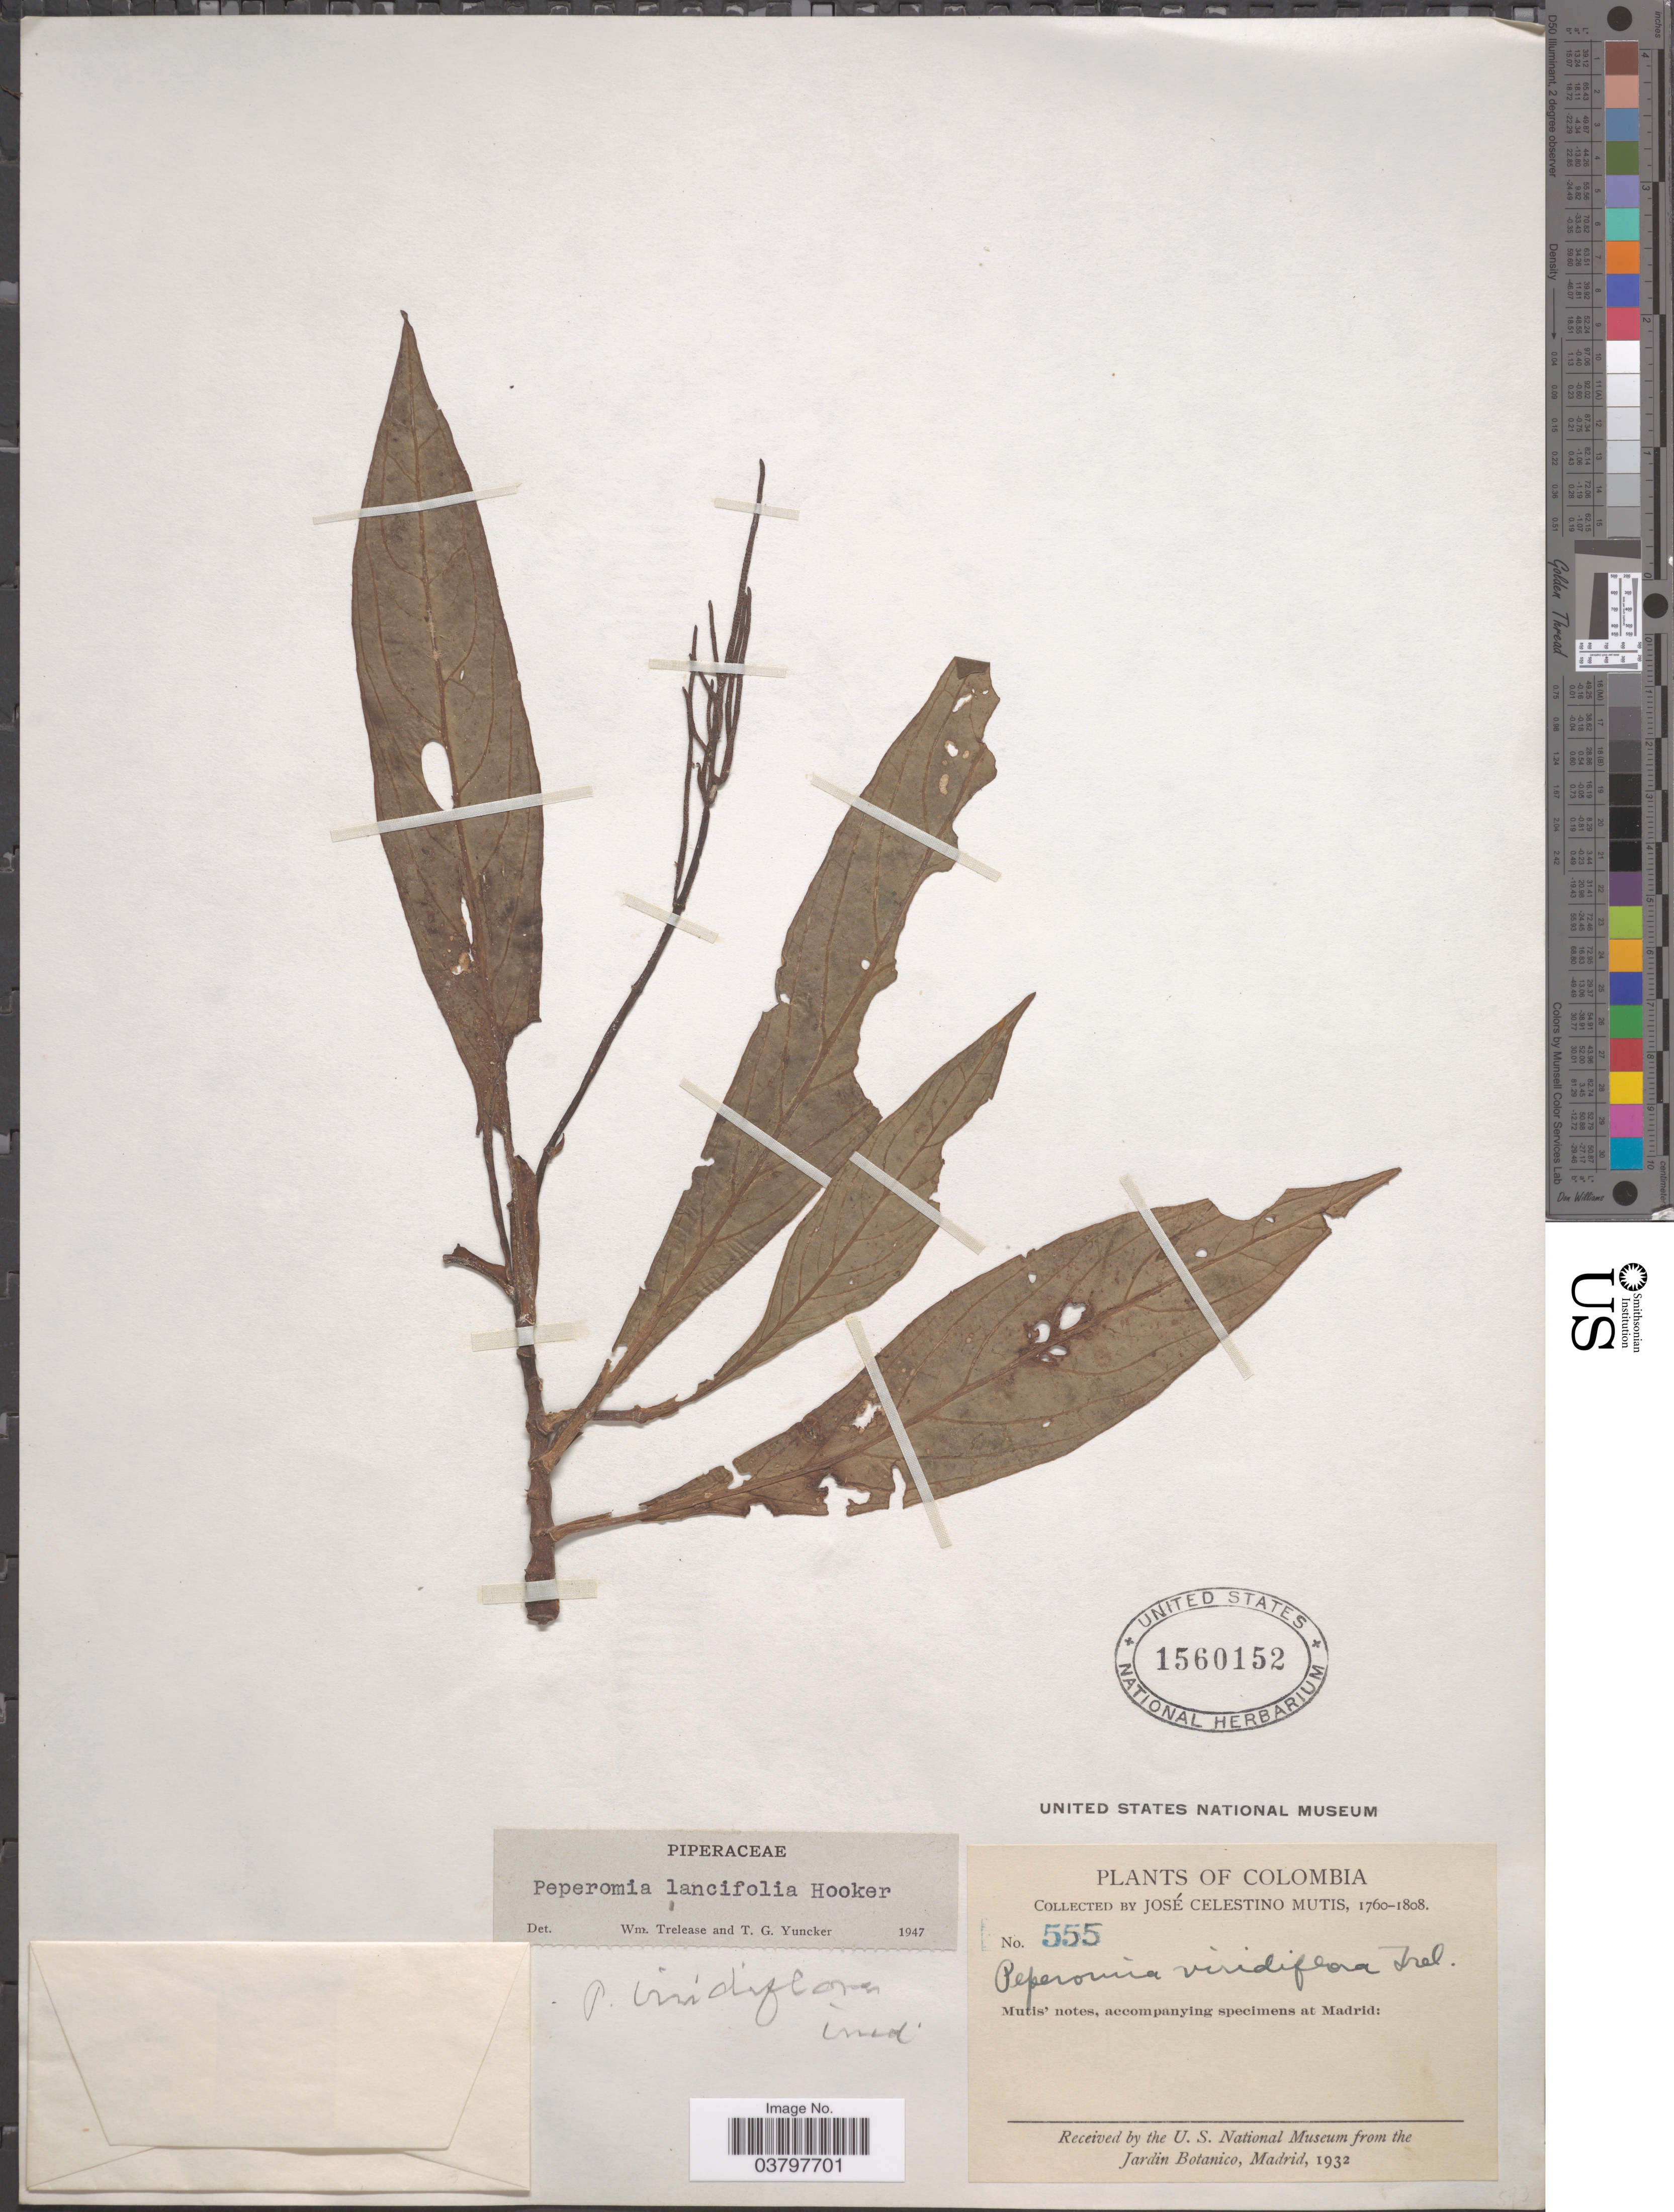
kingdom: Plantae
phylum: Tracheophyta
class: Magnoliopsida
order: Piperales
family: Piperaceae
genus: Peperomia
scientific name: Peperomia lancifolia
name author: Hook.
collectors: J. C. B. Mutis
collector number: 555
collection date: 1760/1808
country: Colombia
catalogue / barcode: US 1560152